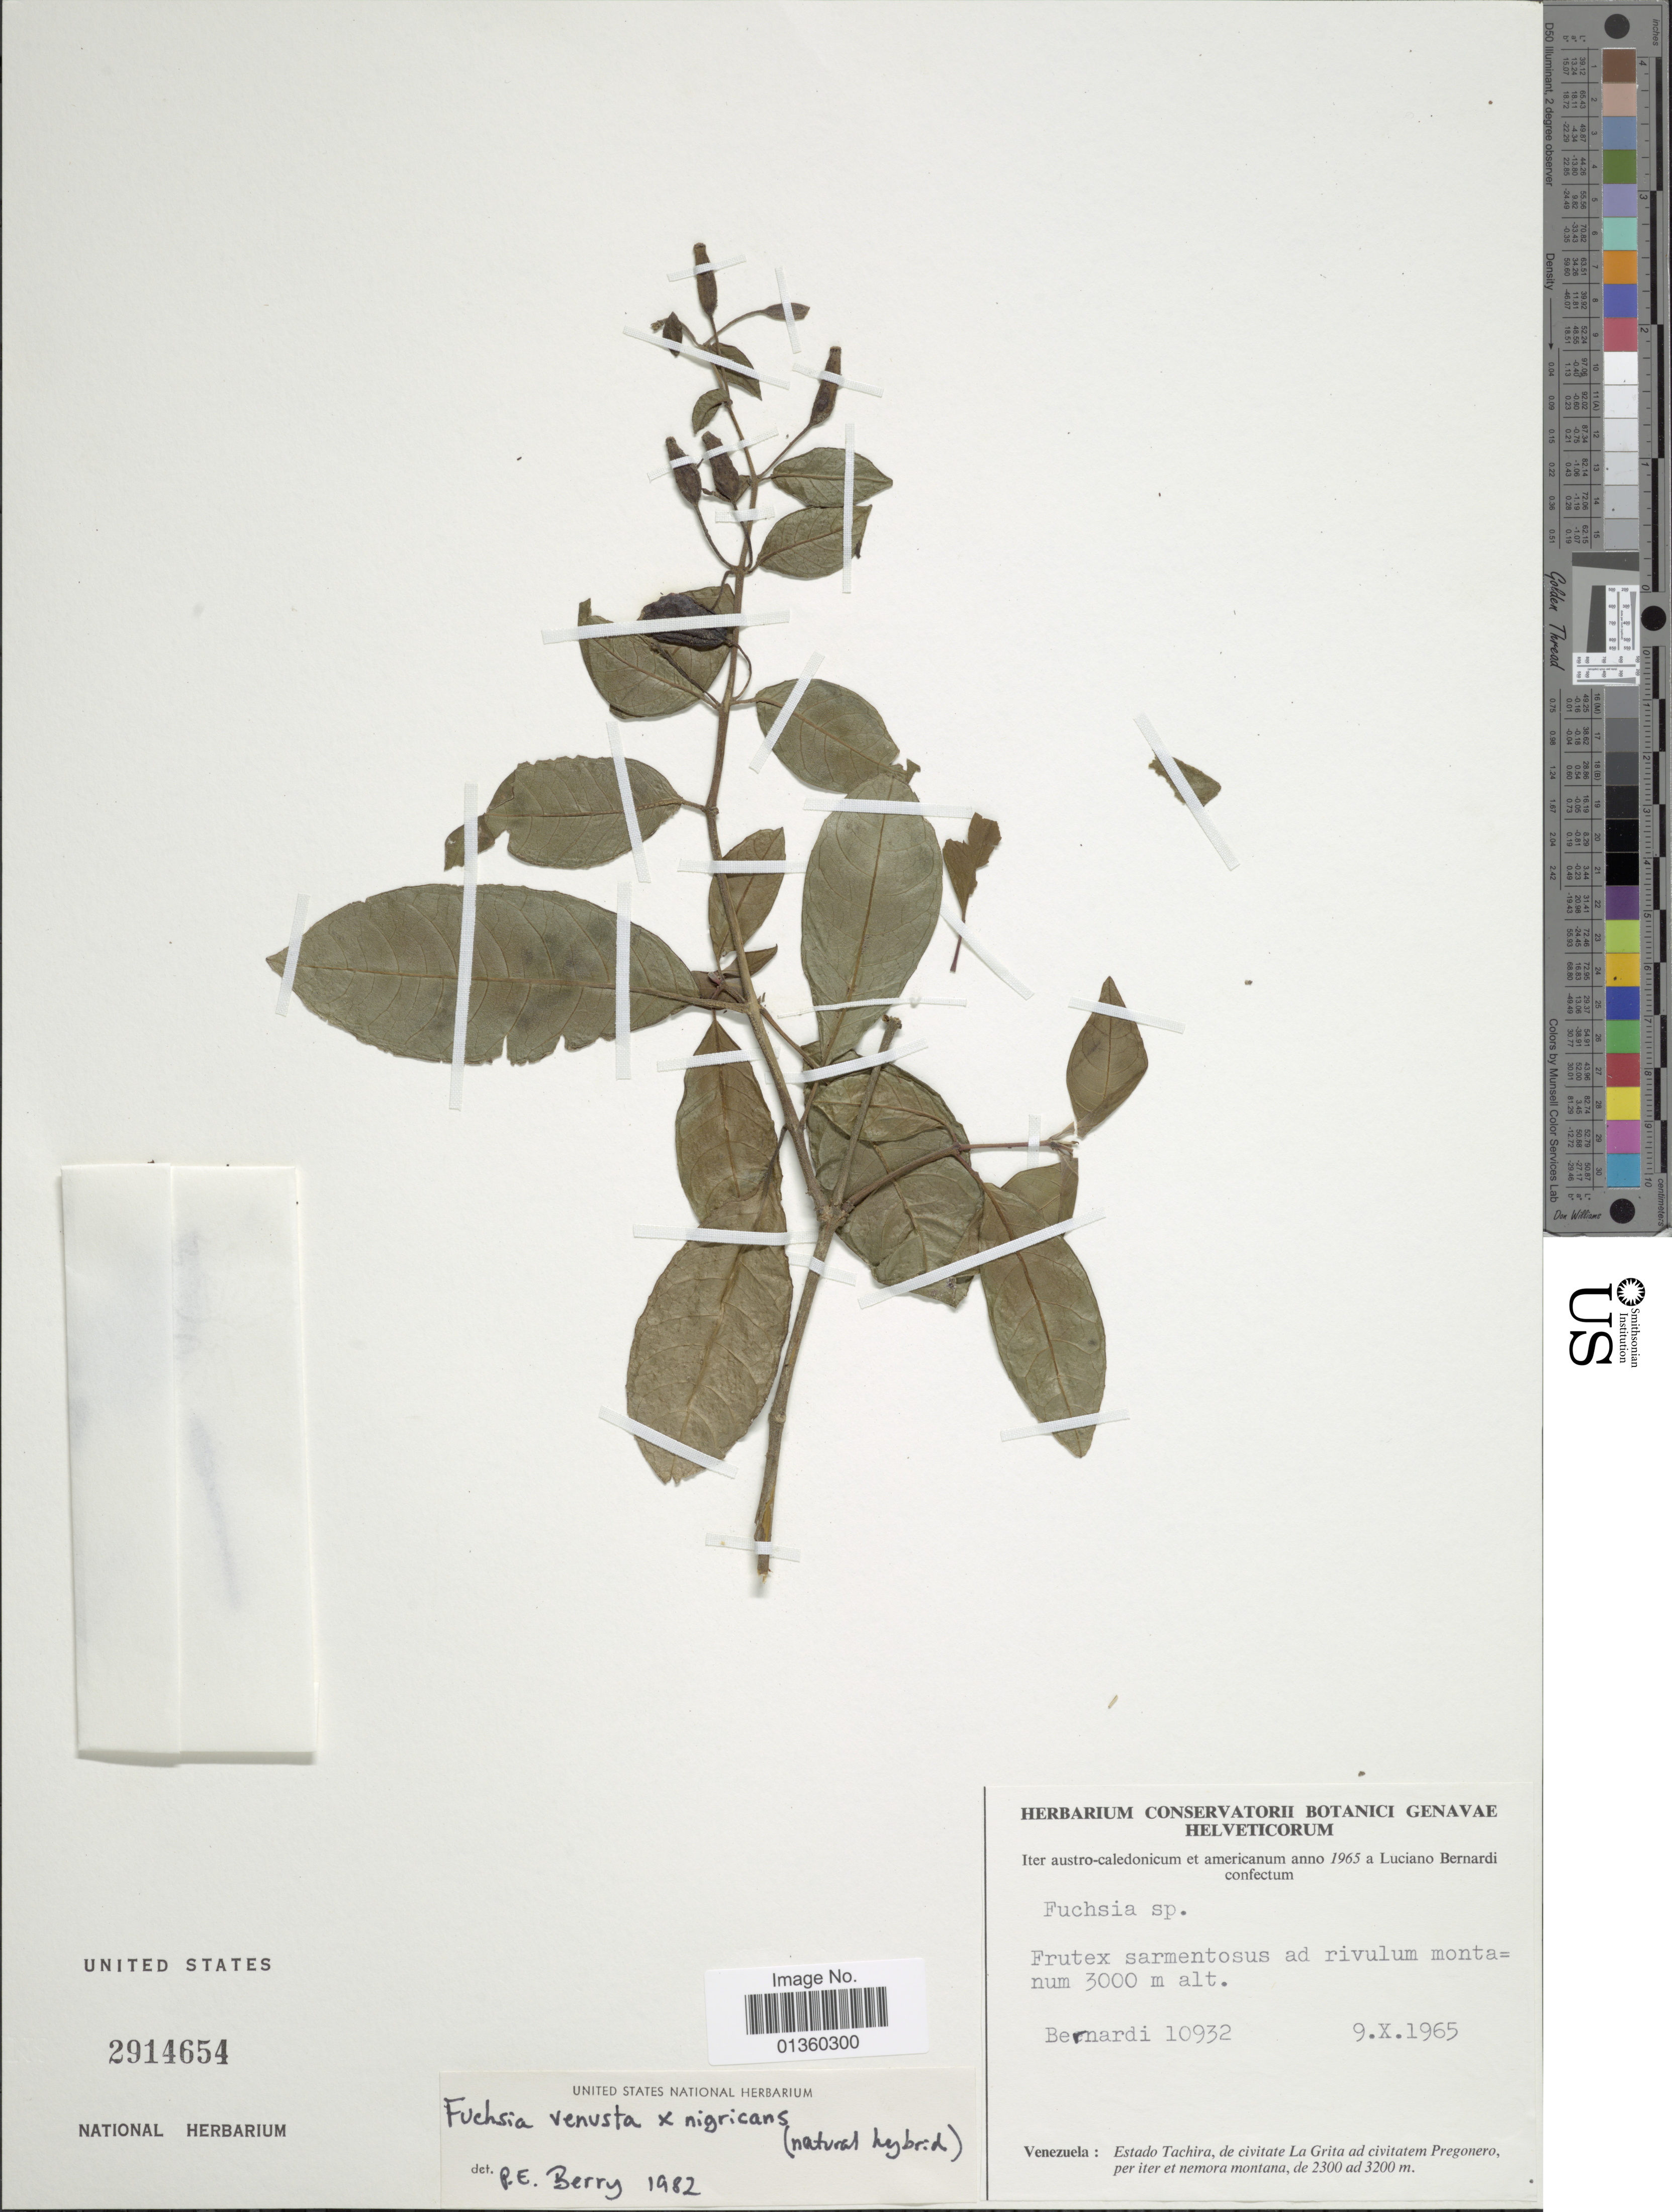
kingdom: Plantae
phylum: Tracheophyta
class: Magnoliopsida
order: Myrtales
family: Onagraceae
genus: Fuchsia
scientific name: Fuchsia venusta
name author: Kunth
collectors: Bernardi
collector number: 10932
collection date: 1965-10-09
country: Venezuela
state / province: Tachira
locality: De civitate La Grita ad civitatem Pregonero, per iter et nemora montana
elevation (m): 2300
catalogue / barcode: US 2914654